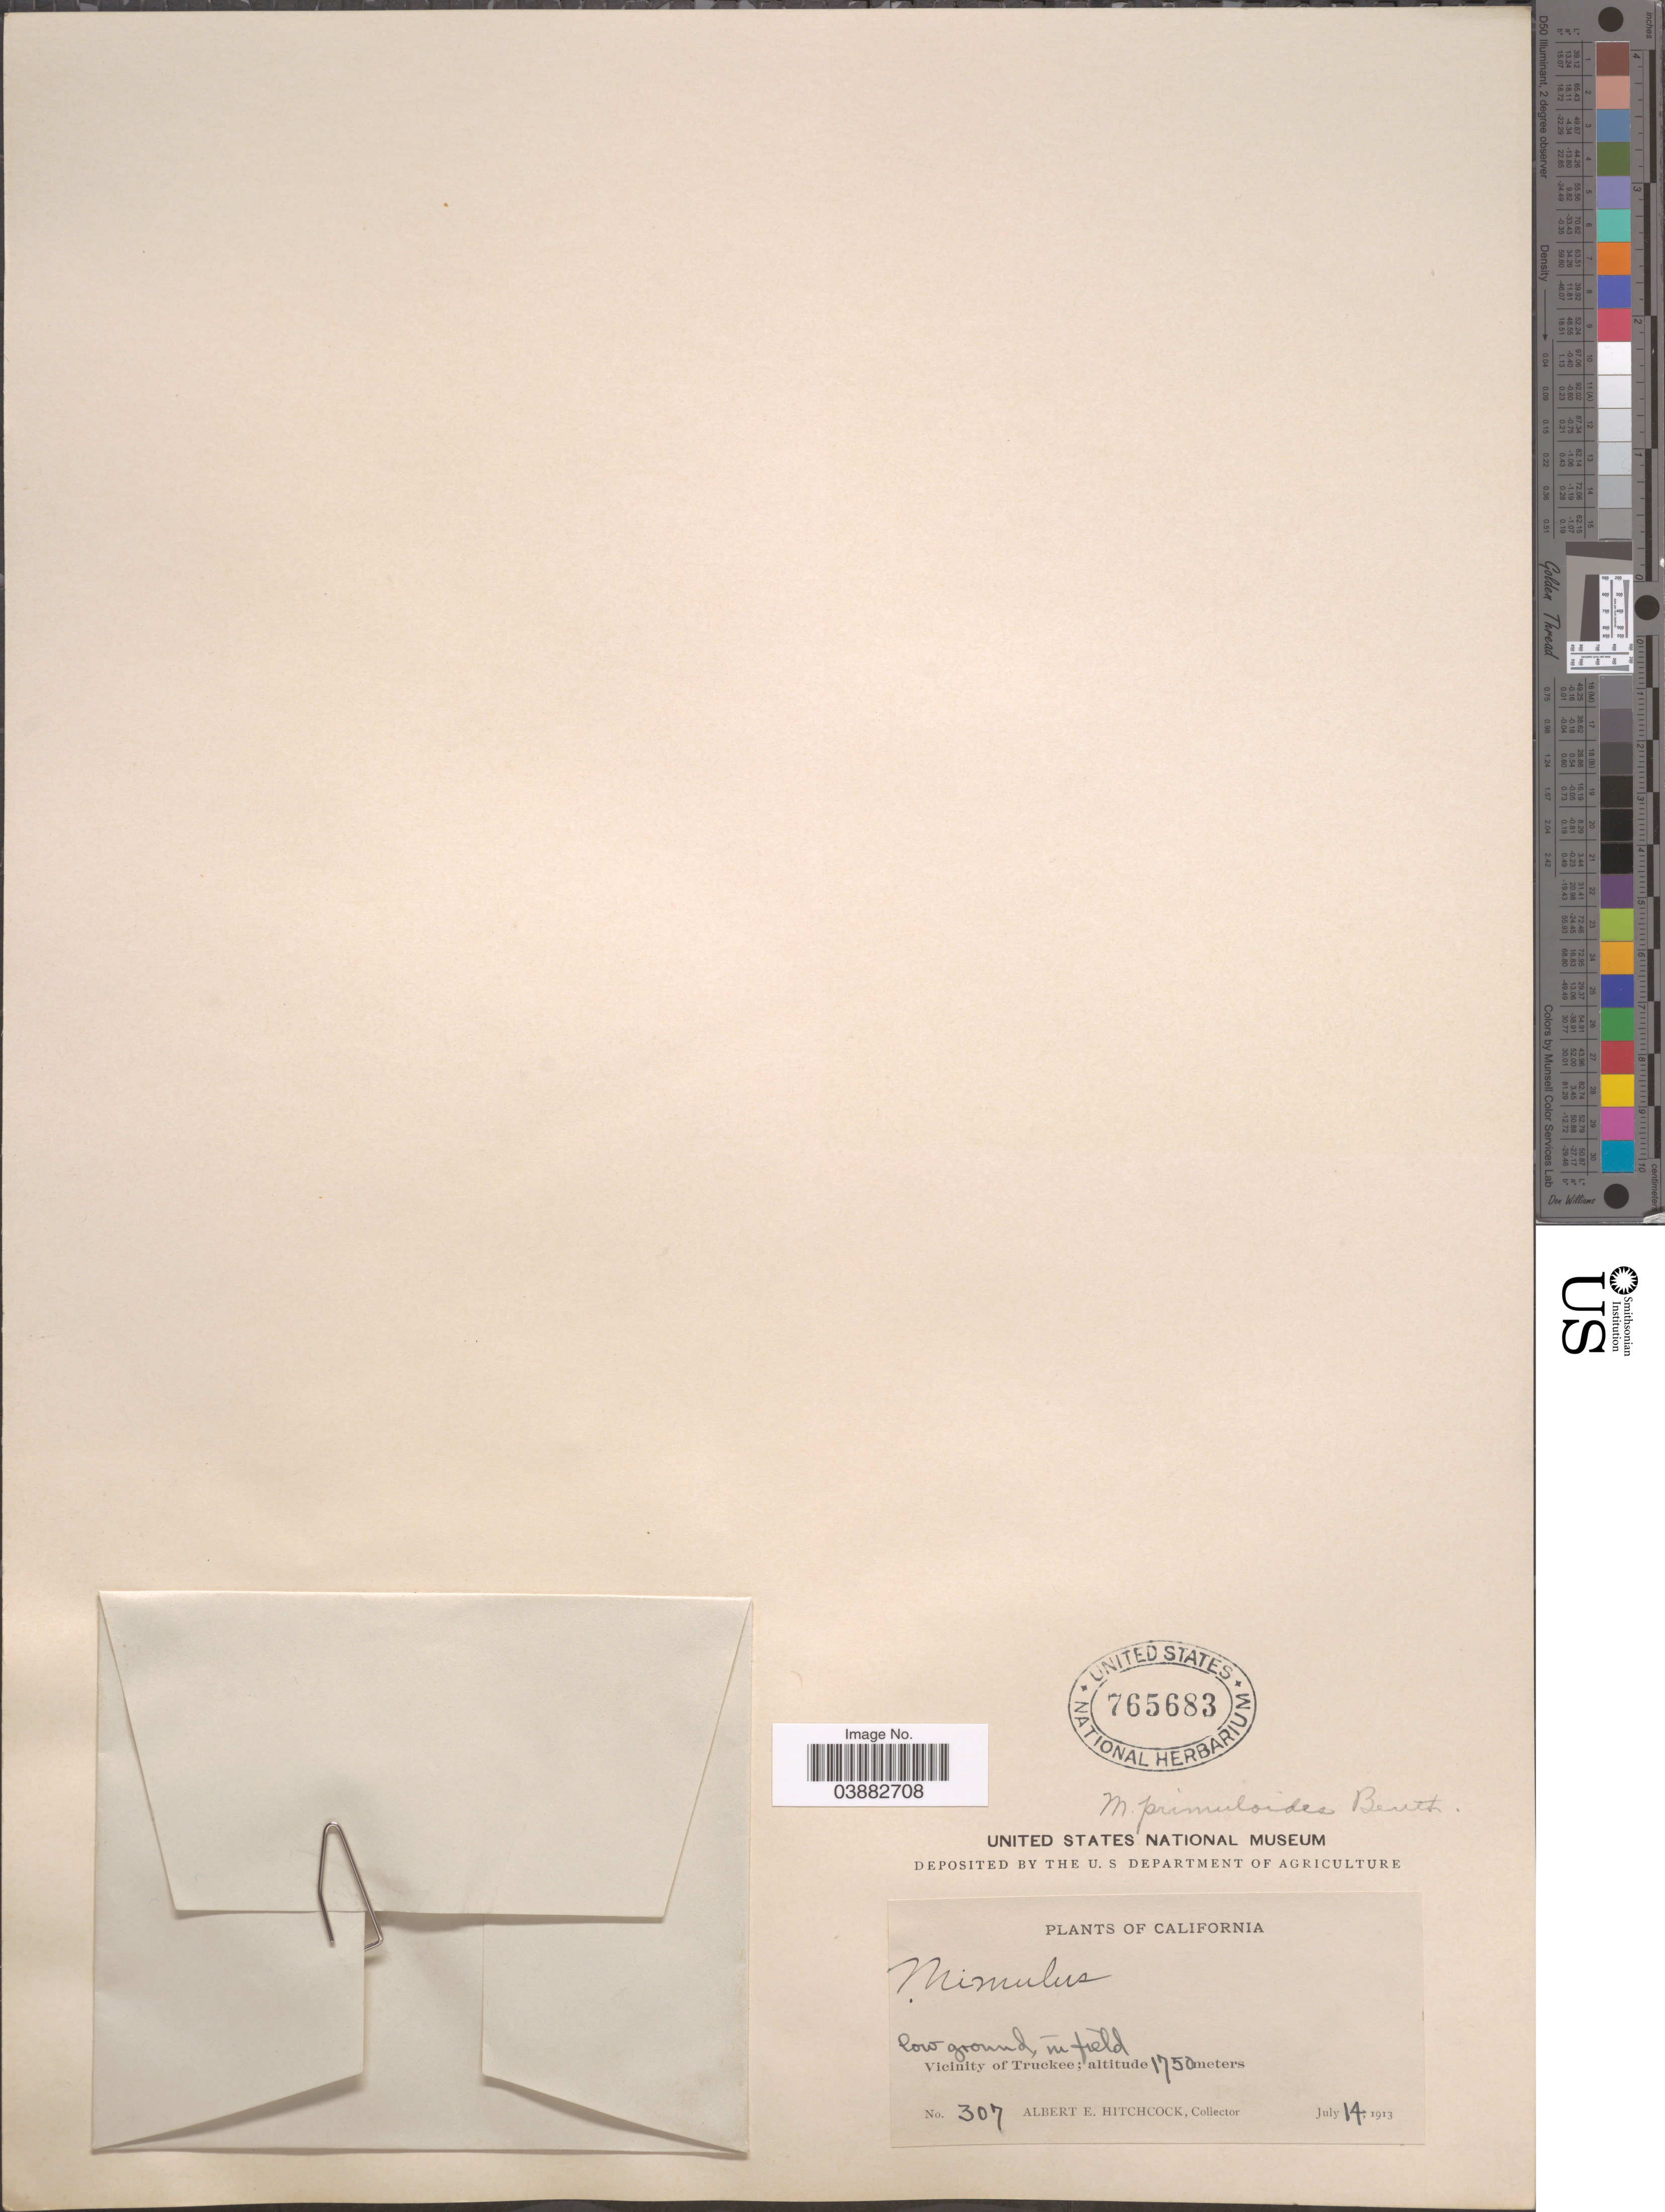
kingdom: Plantae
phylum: Tracheophyta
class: Magnoliopsida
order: Lamiales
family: Phrymaceae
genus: Mimulus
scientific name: Mimulus primuloides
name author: Benth.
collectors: A. Hitchcock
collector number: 307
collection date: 1913-07-14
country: United States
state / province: California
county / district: Nevada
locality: Vicinity of Truckee.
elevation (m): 1750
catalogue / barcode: US 765683